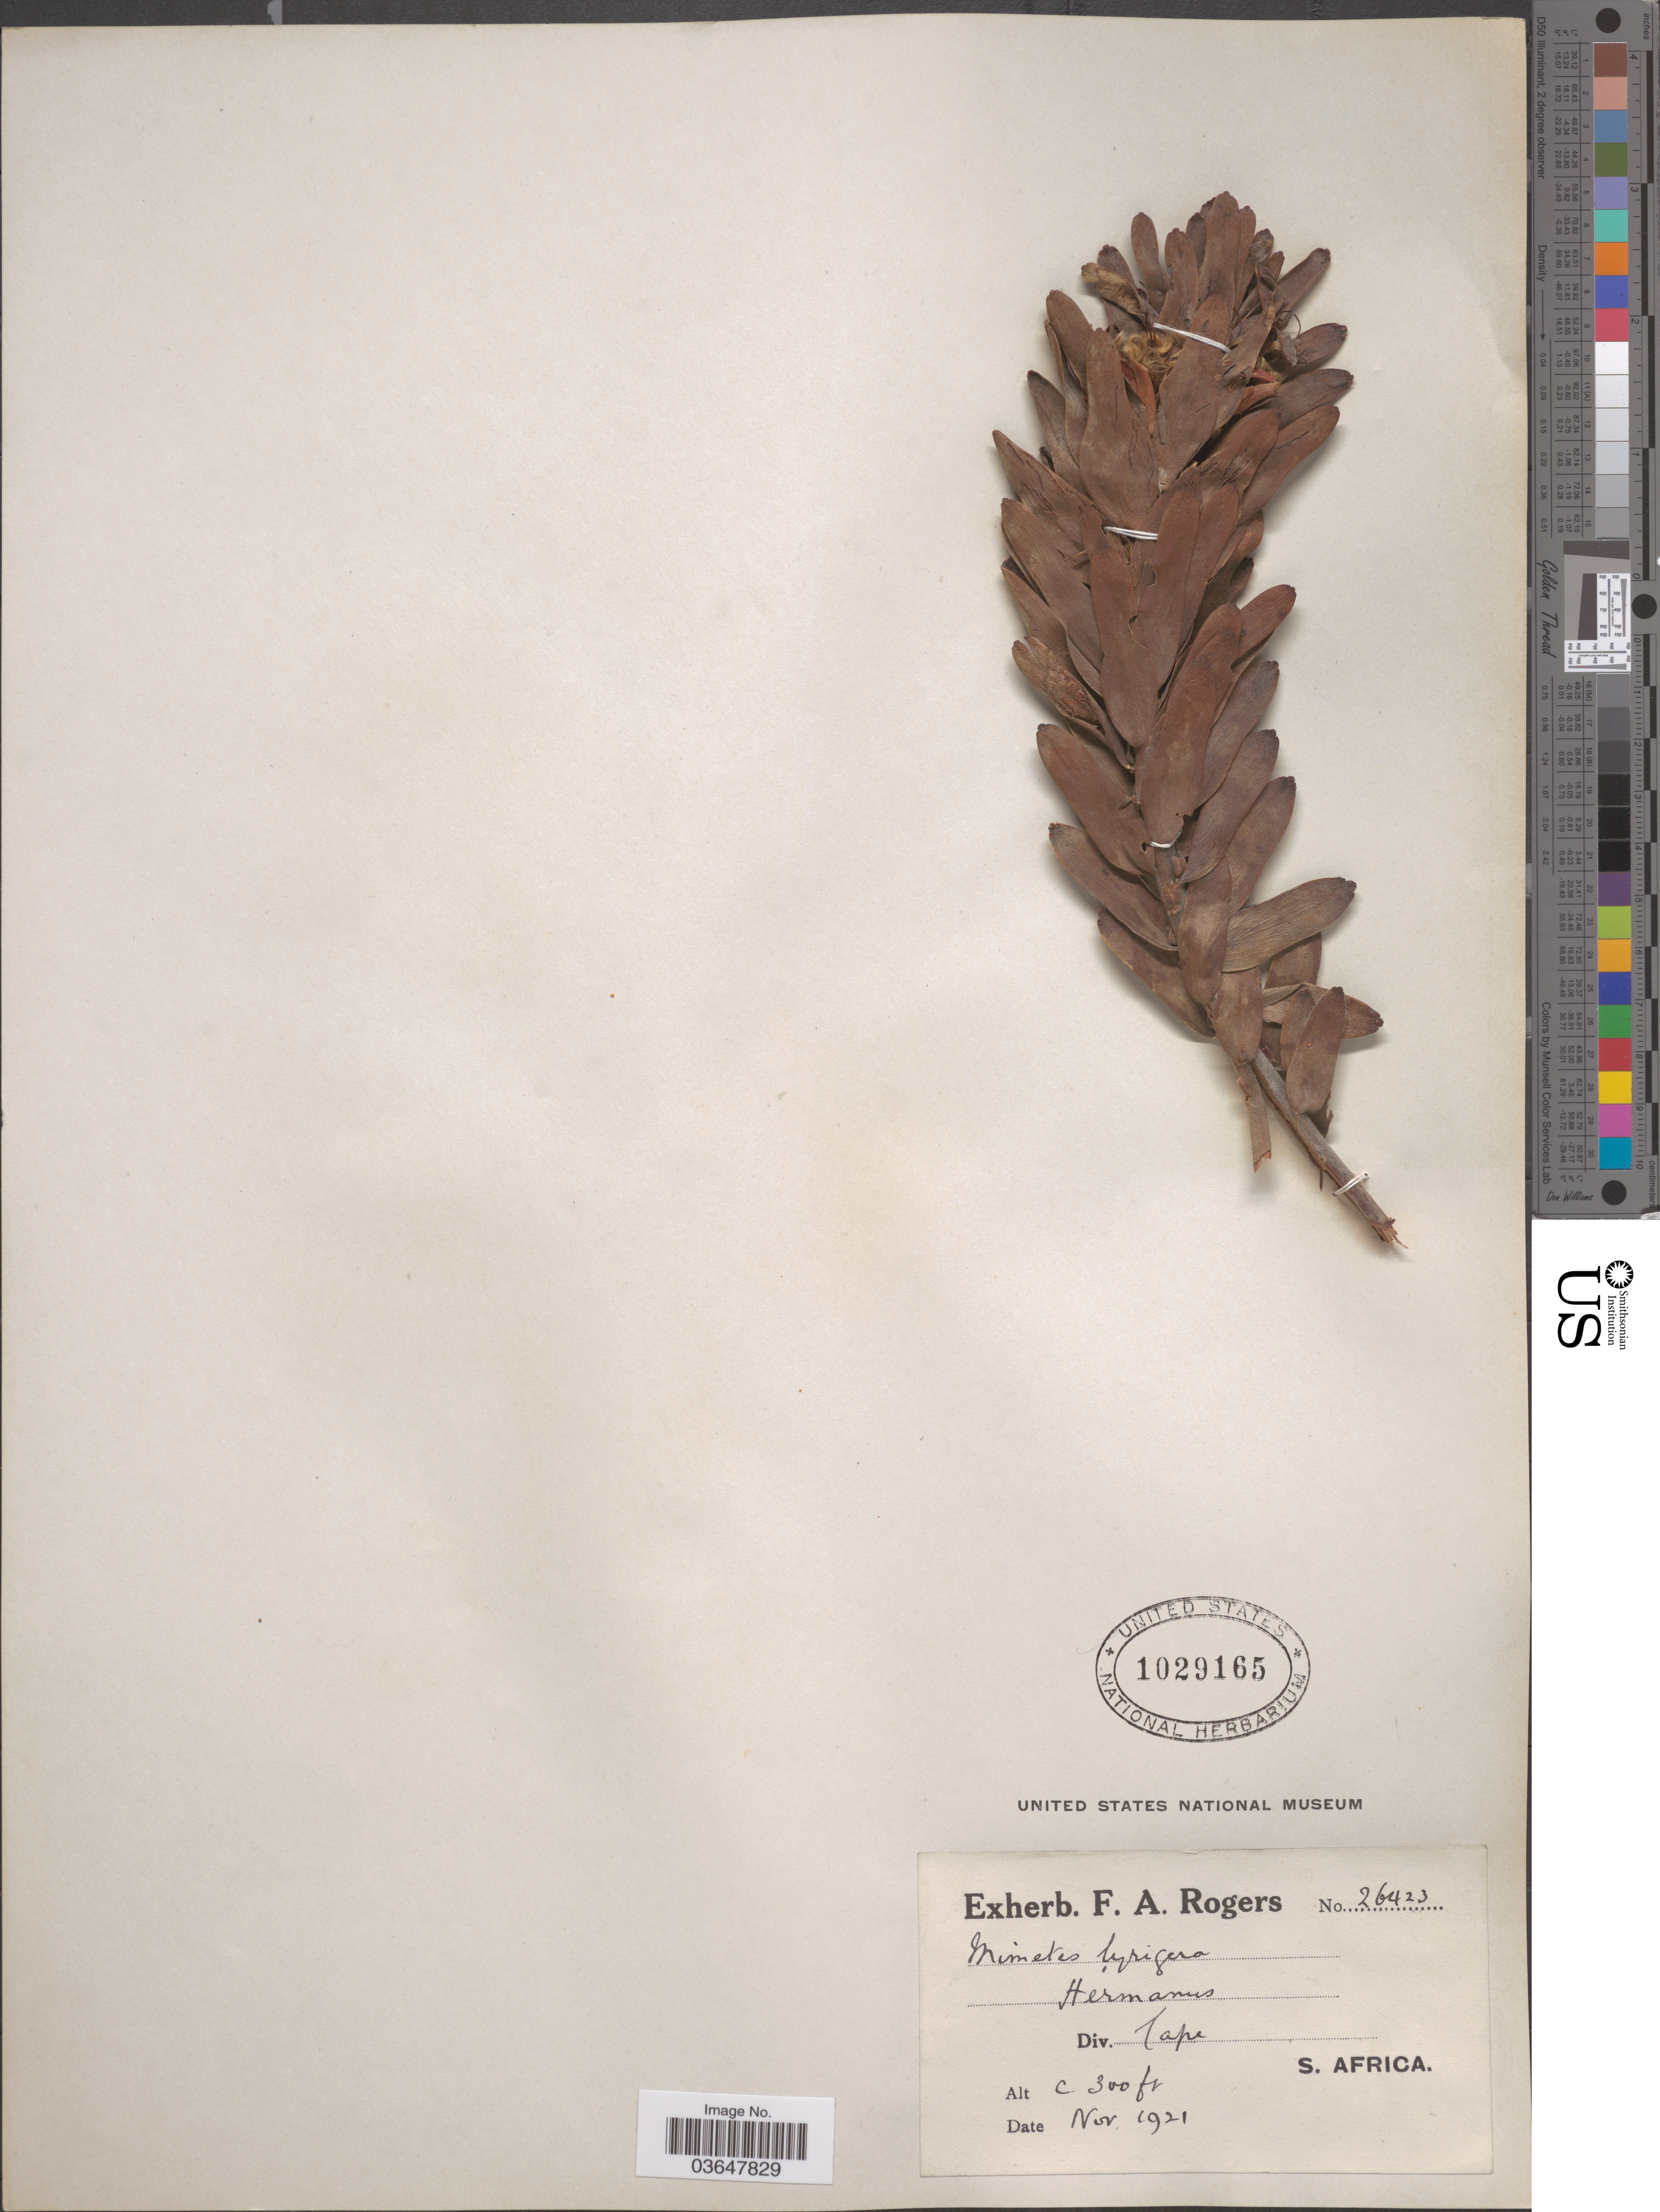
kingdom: Plantae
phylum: Tracheophyta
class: Magnoliopsida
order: Proteales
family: Proteaceae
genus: Mimetes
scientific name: Mimetes lyriger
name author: Knight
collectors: ex herb. F. A. Rogers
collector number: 26423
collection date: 1921-11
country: South Africa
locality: Hermanus. Div. Cape. S. Africa.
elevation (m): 91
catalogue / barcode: US 1029165